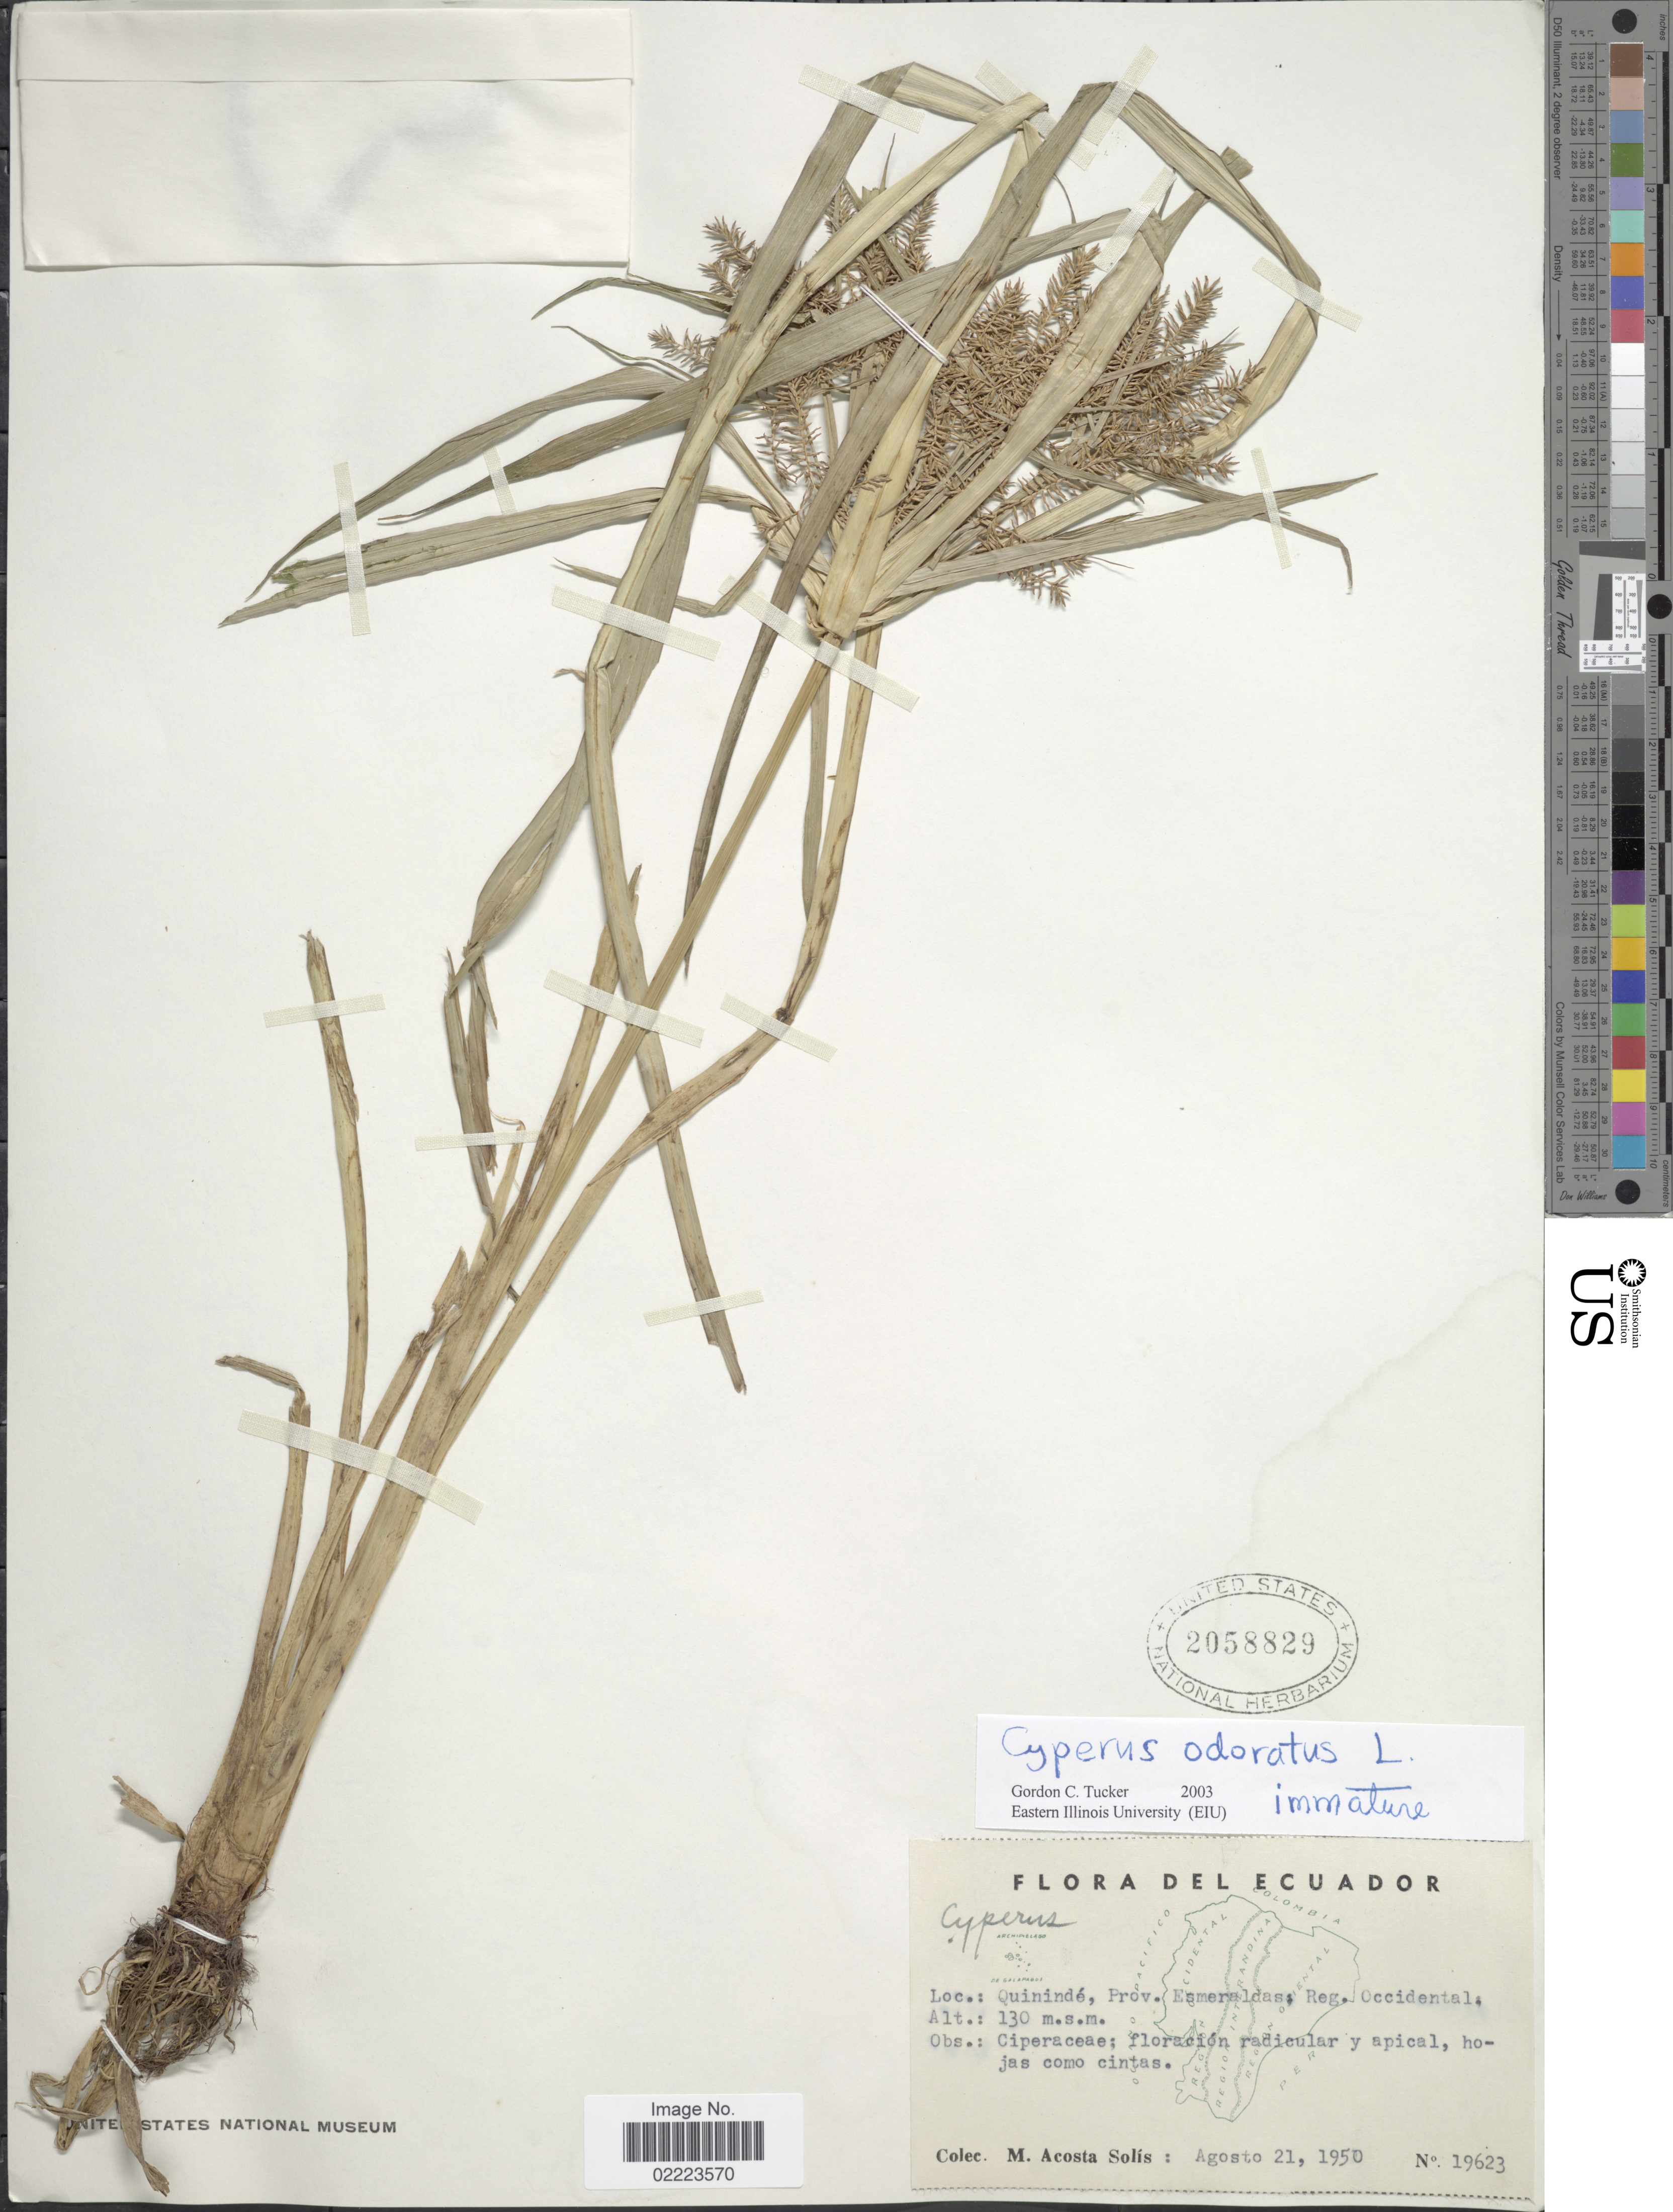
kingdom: Plantae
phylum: Tracheophyta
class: Liliopsida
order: Poales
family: Cyperaceae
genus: Cyperus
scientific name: Cyperus odoratus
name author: L.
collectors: M. Acosta Solis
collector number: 19623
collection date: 1950-08-21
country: Ecuador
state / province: Esmeraldas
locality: Quininde, Prov. Esmeraldas, Reg. Occidental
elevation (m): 130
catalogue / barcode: US 2058829